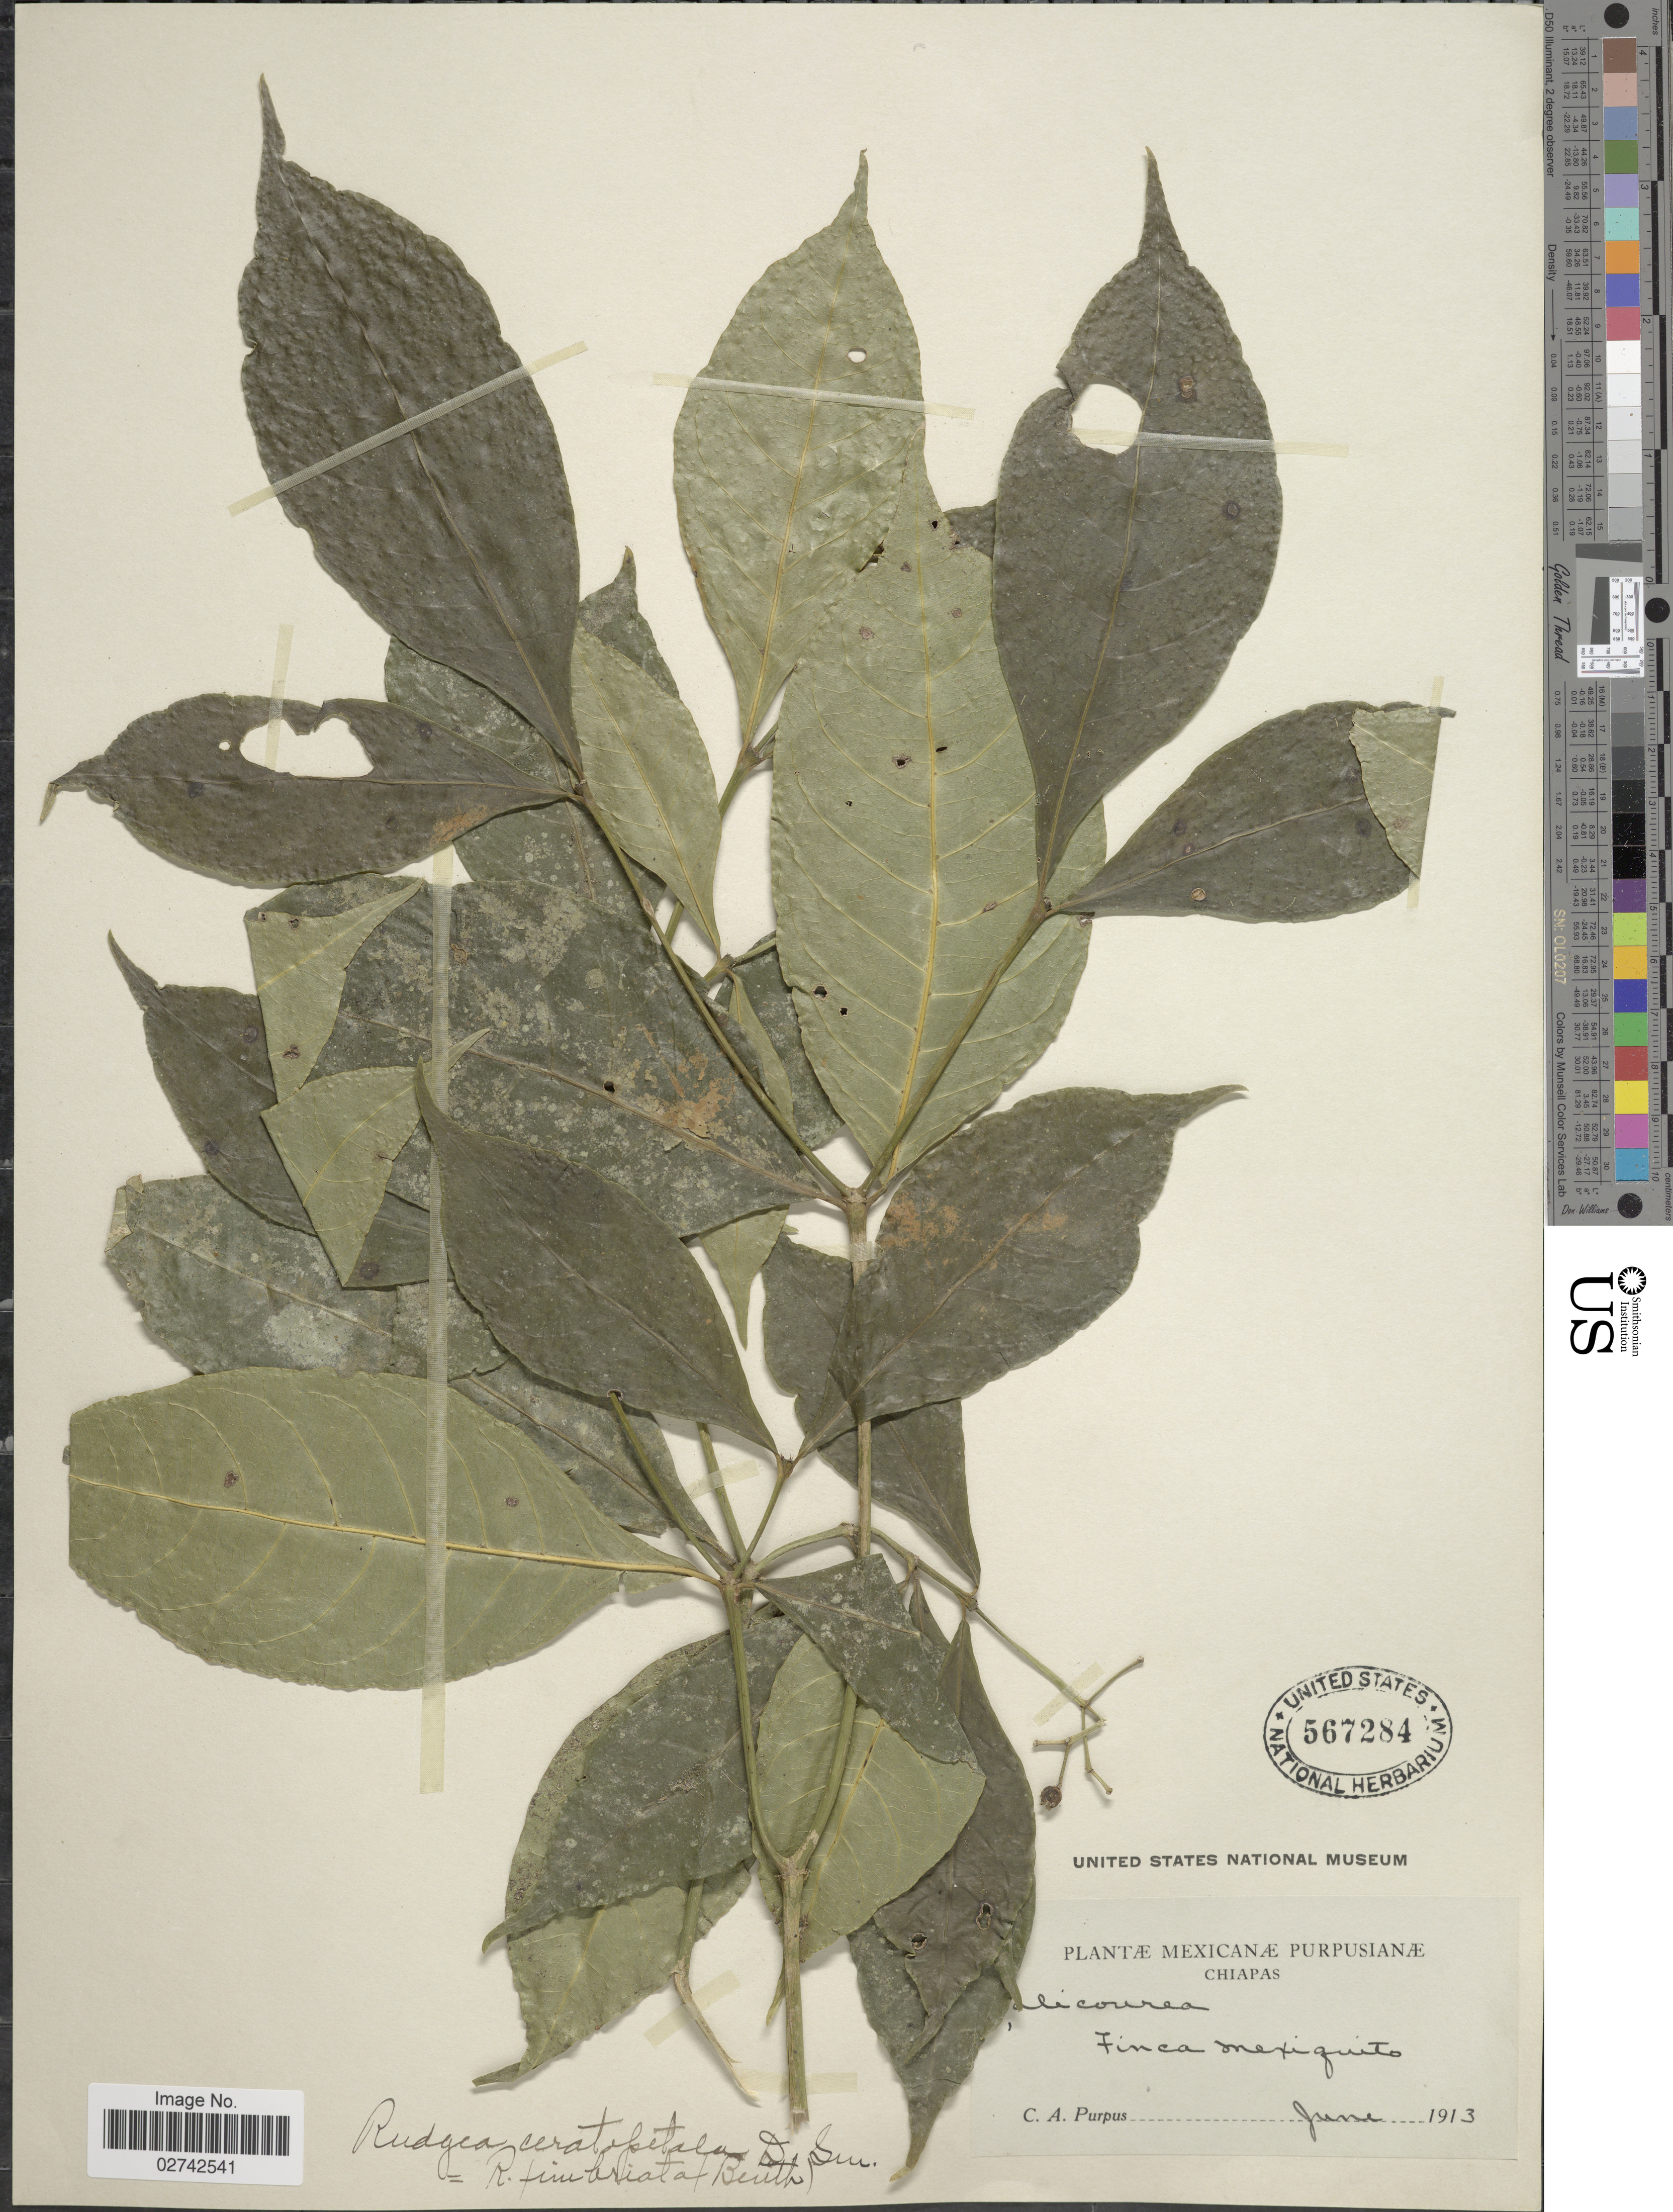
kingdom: Plantae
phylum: Tracheophyta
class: Magnoliopsida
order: Gentianales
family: Rubiaceae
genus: Rudgea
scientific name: Rudgea ceratopetala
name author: Donn. Sm.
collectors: C. A. Purpus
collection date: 1913-06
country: Mexico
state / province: Chiapas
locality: Finca Mexiquito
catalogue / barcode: US 567284